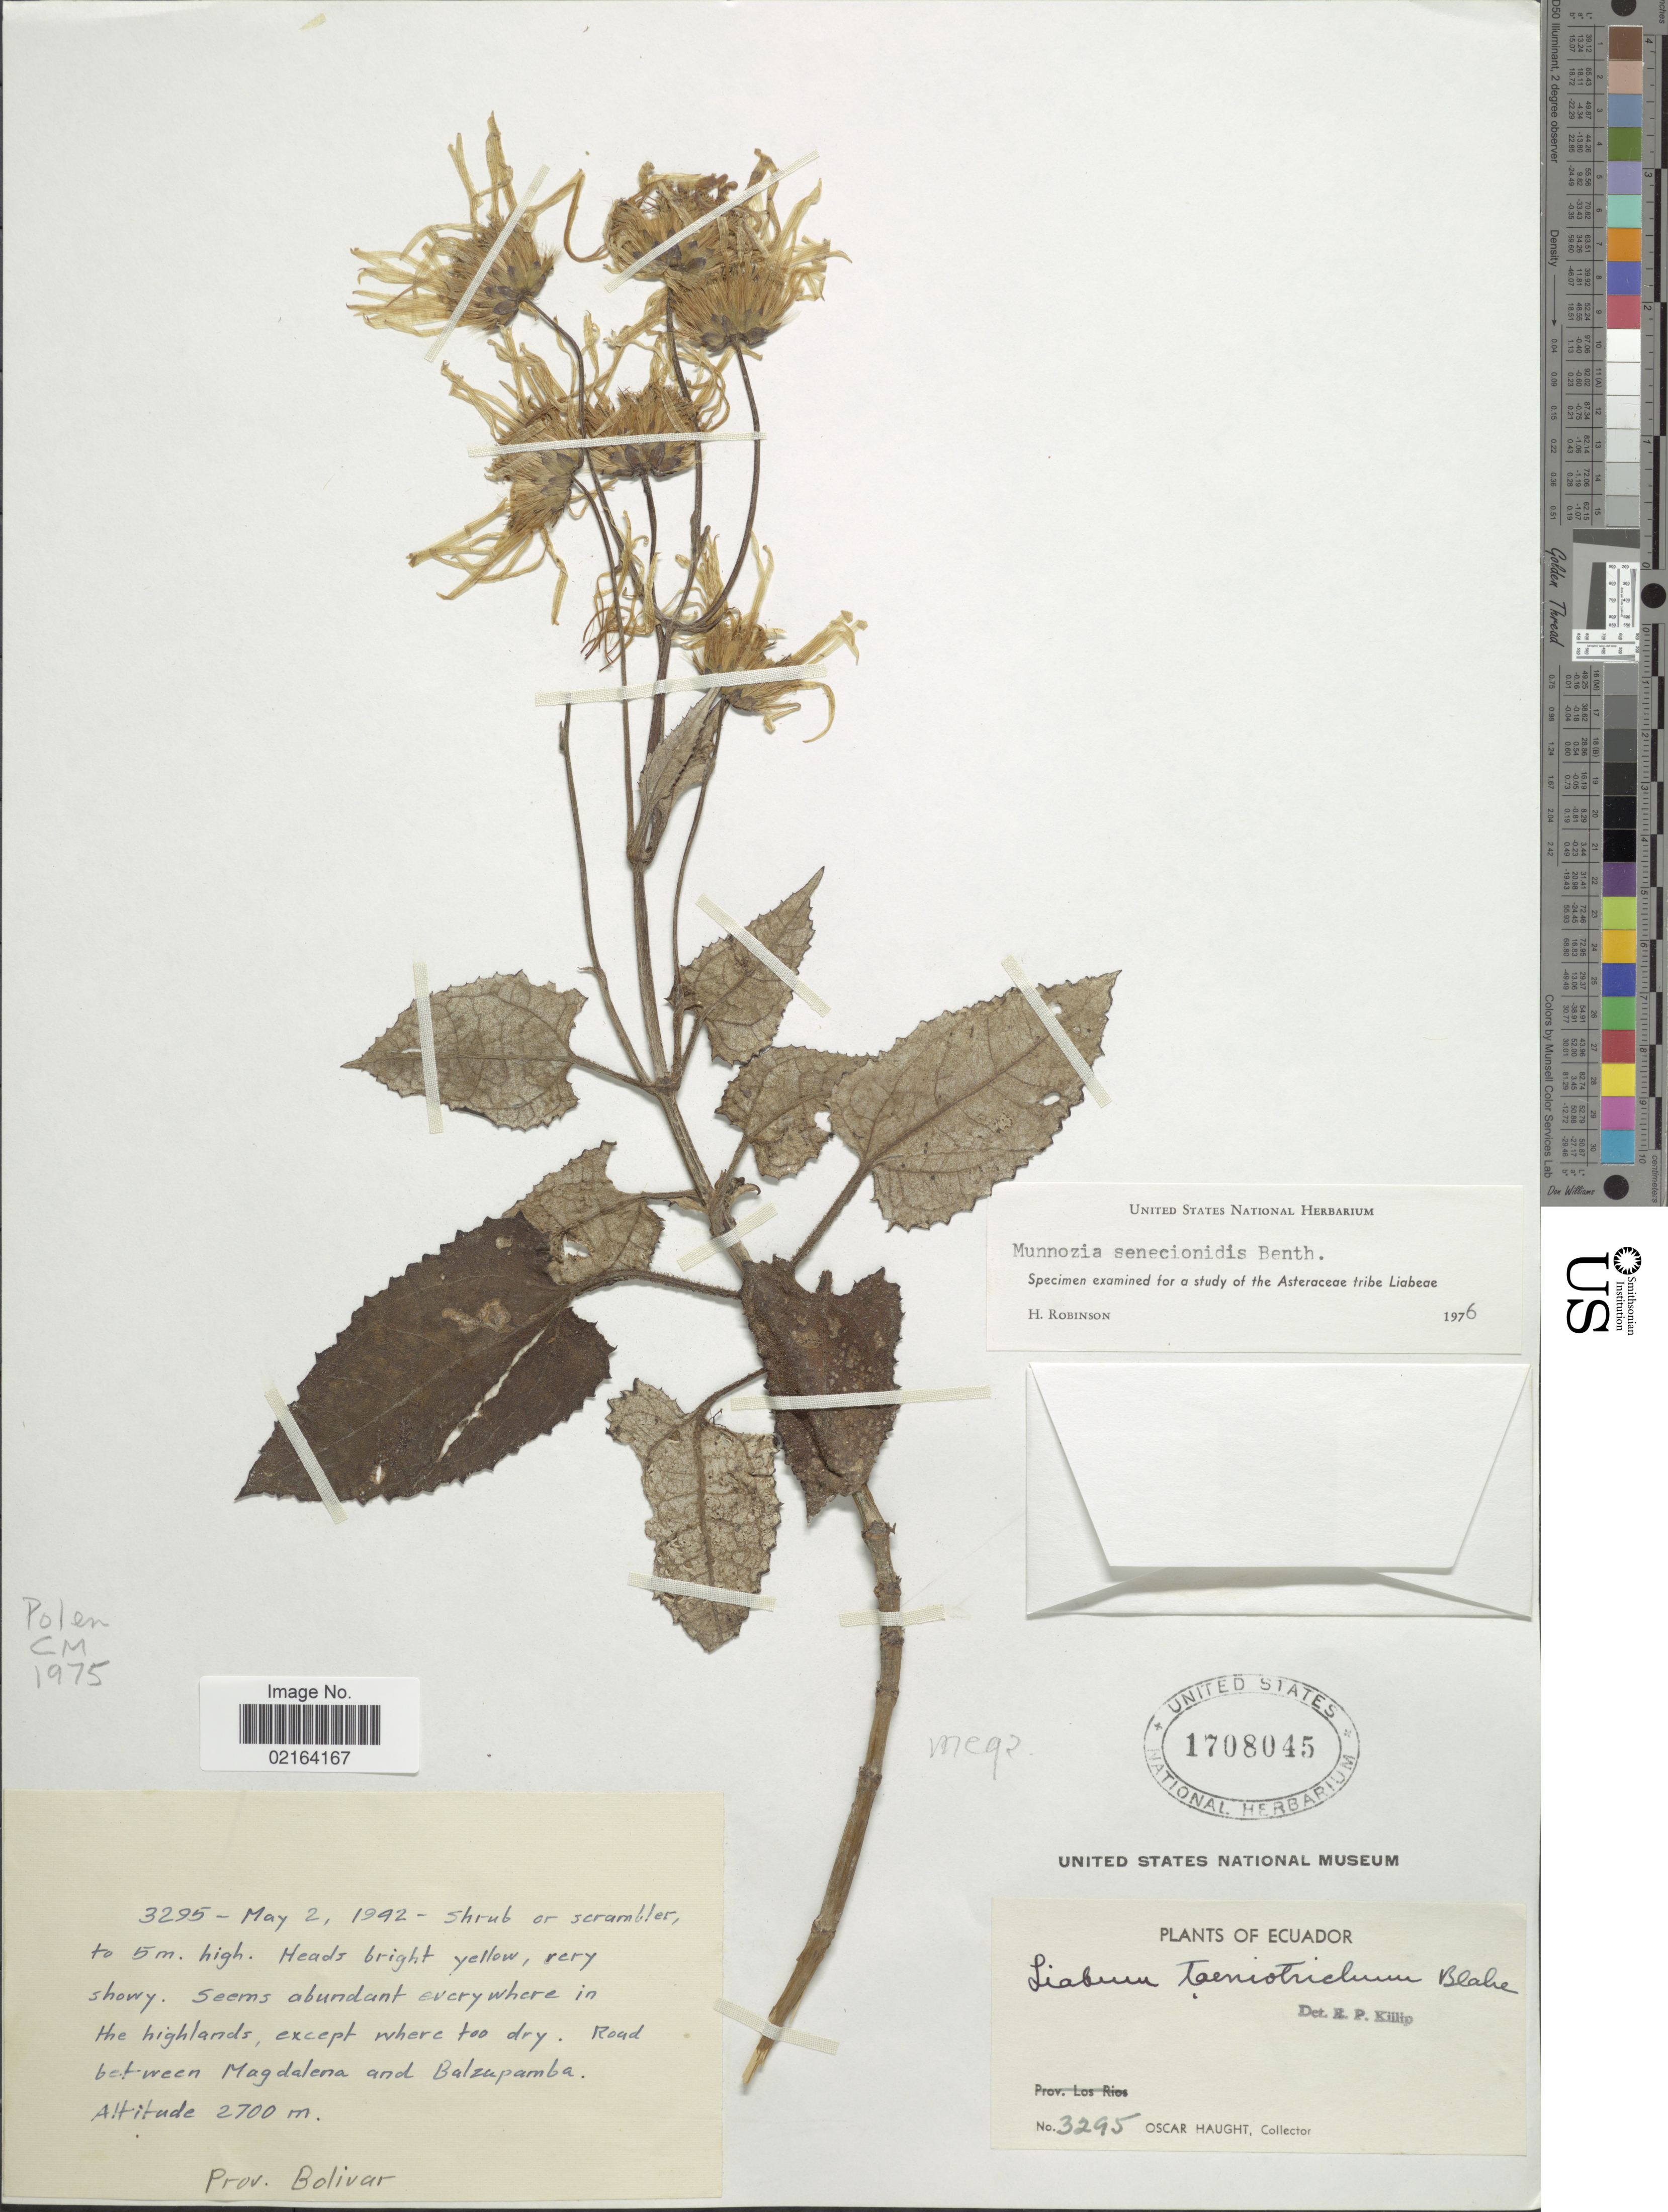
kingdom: Plantae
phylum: Tracheophyta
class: Magnoliopsida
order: Asterales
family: Asteraceae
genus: Munnozia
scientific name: Munnozia senecionidis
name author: Benth.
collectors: O. L. Haught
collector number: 3295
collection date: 1942-05-02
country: Ecuador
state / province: Bolívar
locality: Road between Magdalena and Balzapamba, Prov. Bolivar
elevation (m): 2700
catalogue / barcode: US 1708045